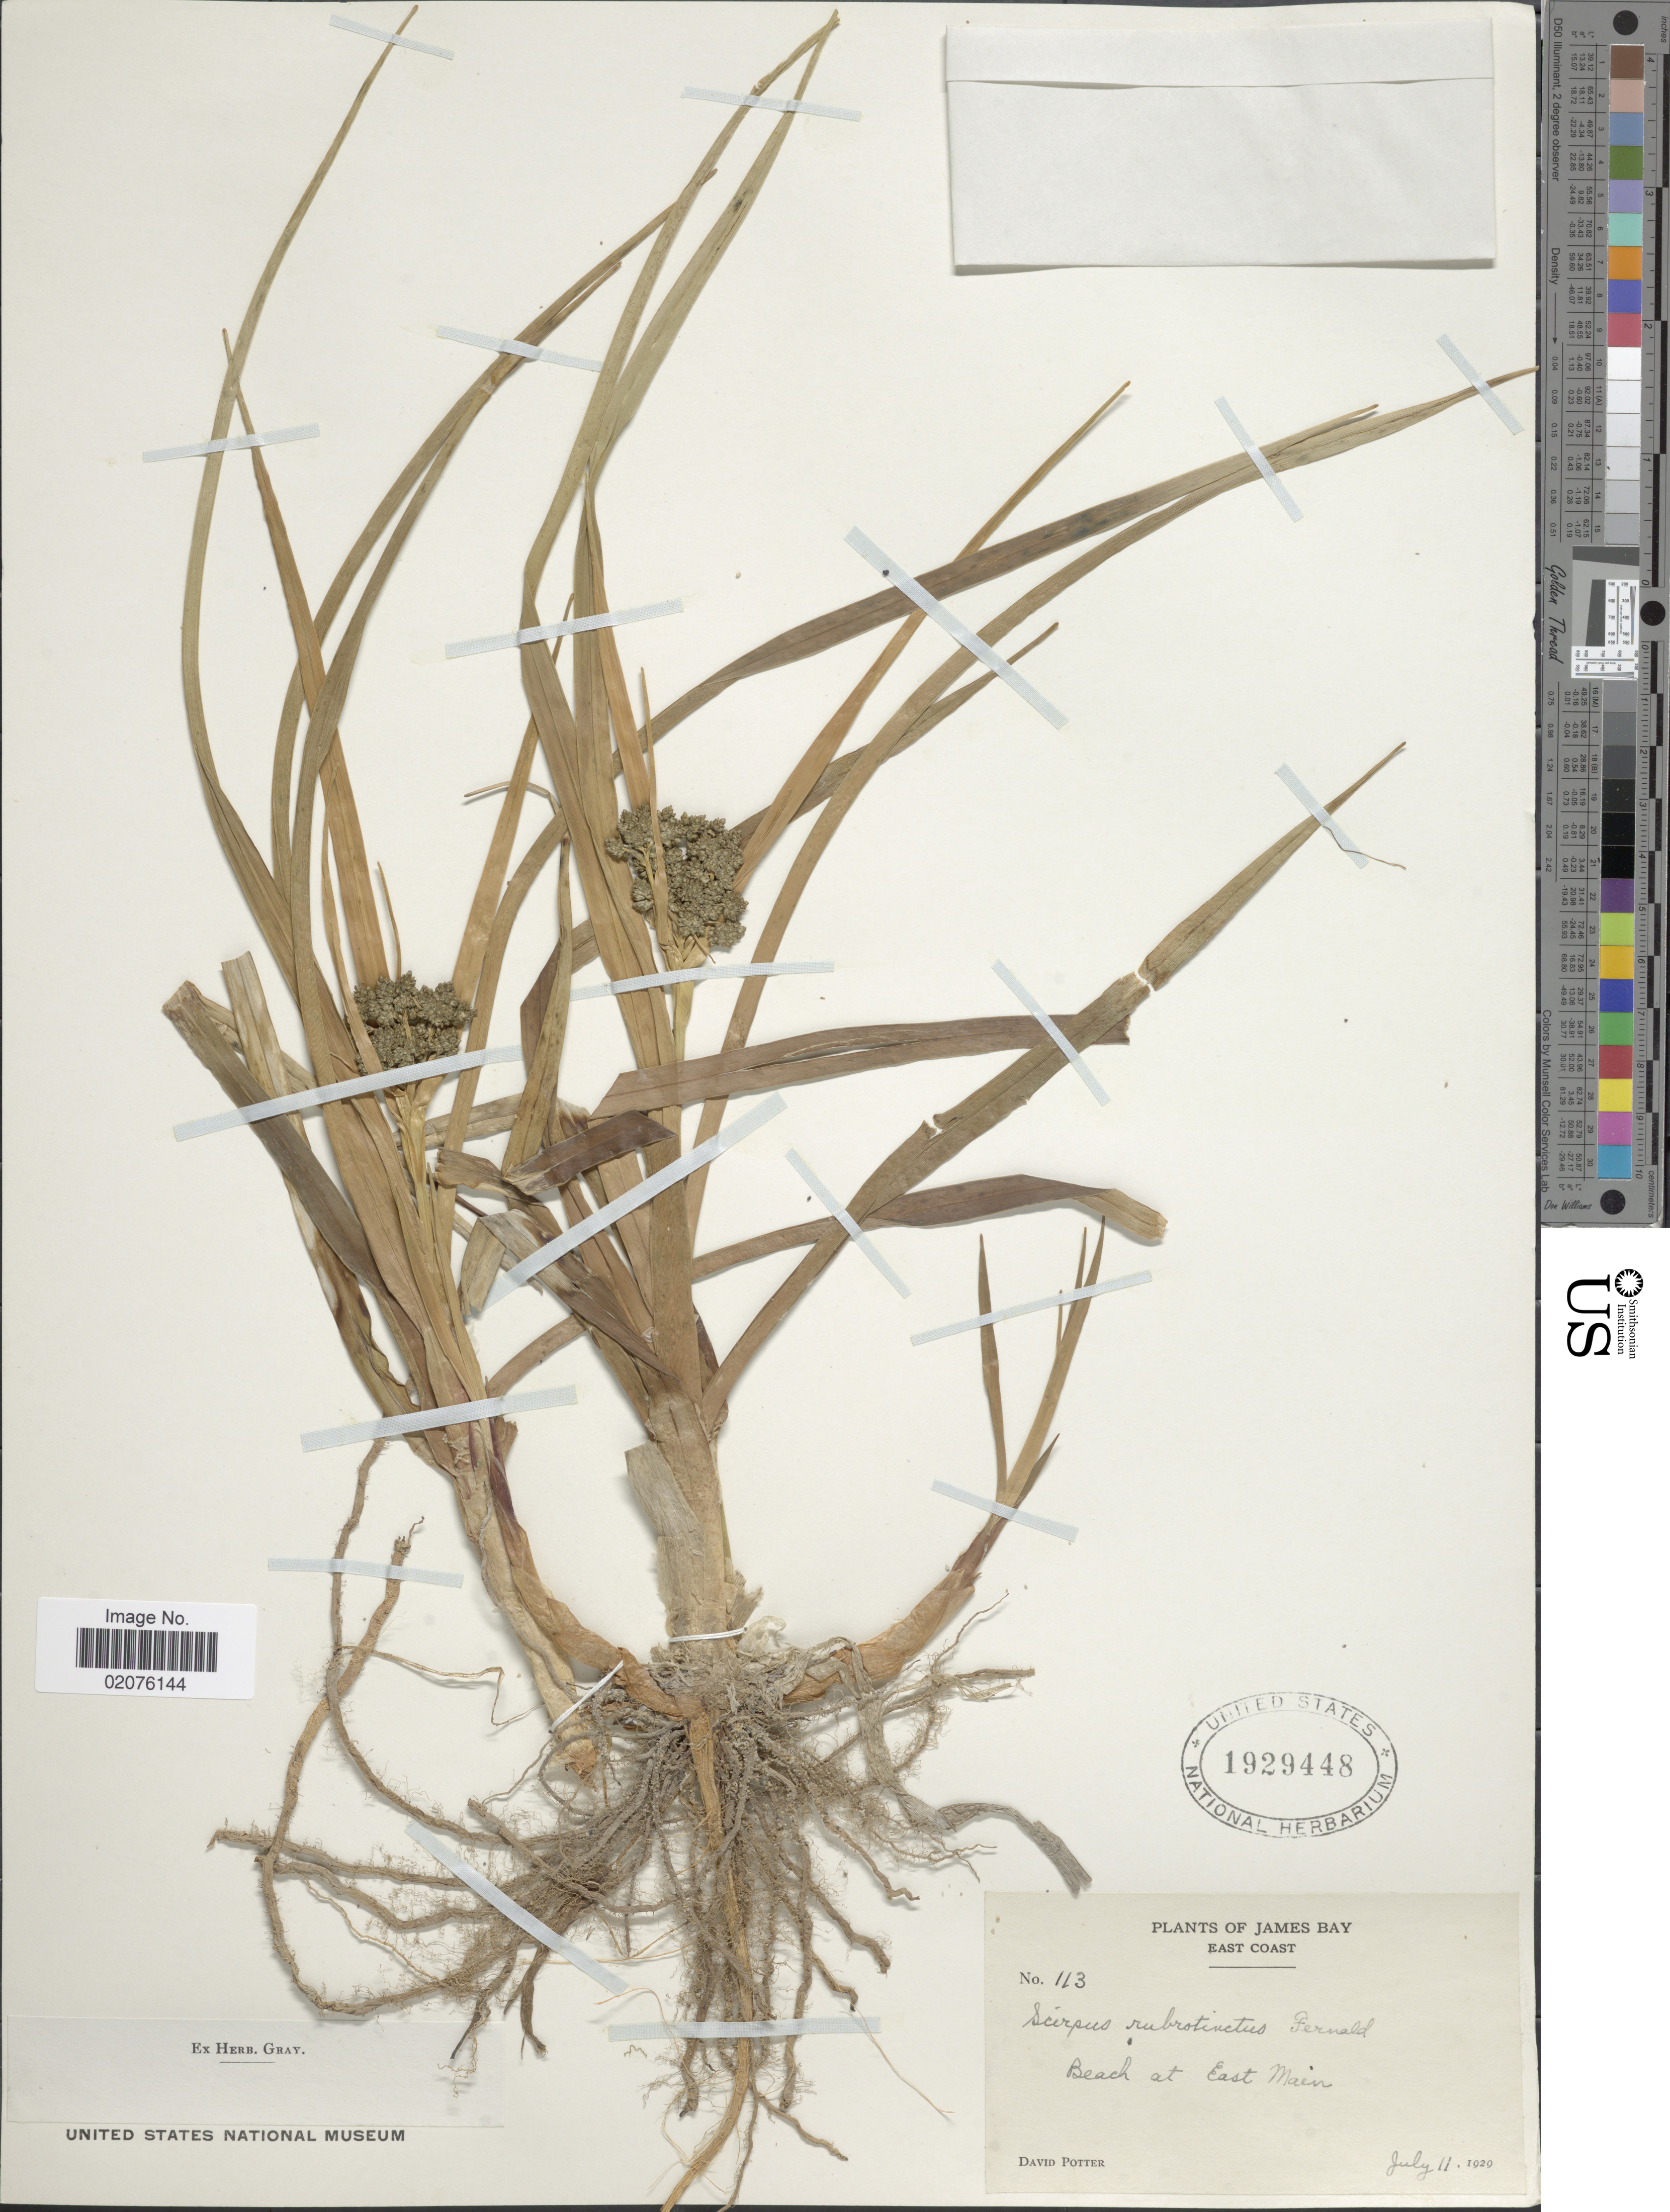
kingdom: Plantae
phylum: Tracheophyta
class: Liliopsida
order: Poales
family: Cyperaceae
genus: Scirpus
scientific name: Scirpus microcarpus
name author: J. Presl & C. Presl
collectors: D. Potter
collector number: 113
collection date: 1920-07-11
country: Canada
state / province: British Columbia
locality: James Bay, East Coast. Beach at East Main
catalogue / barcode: US 1929448